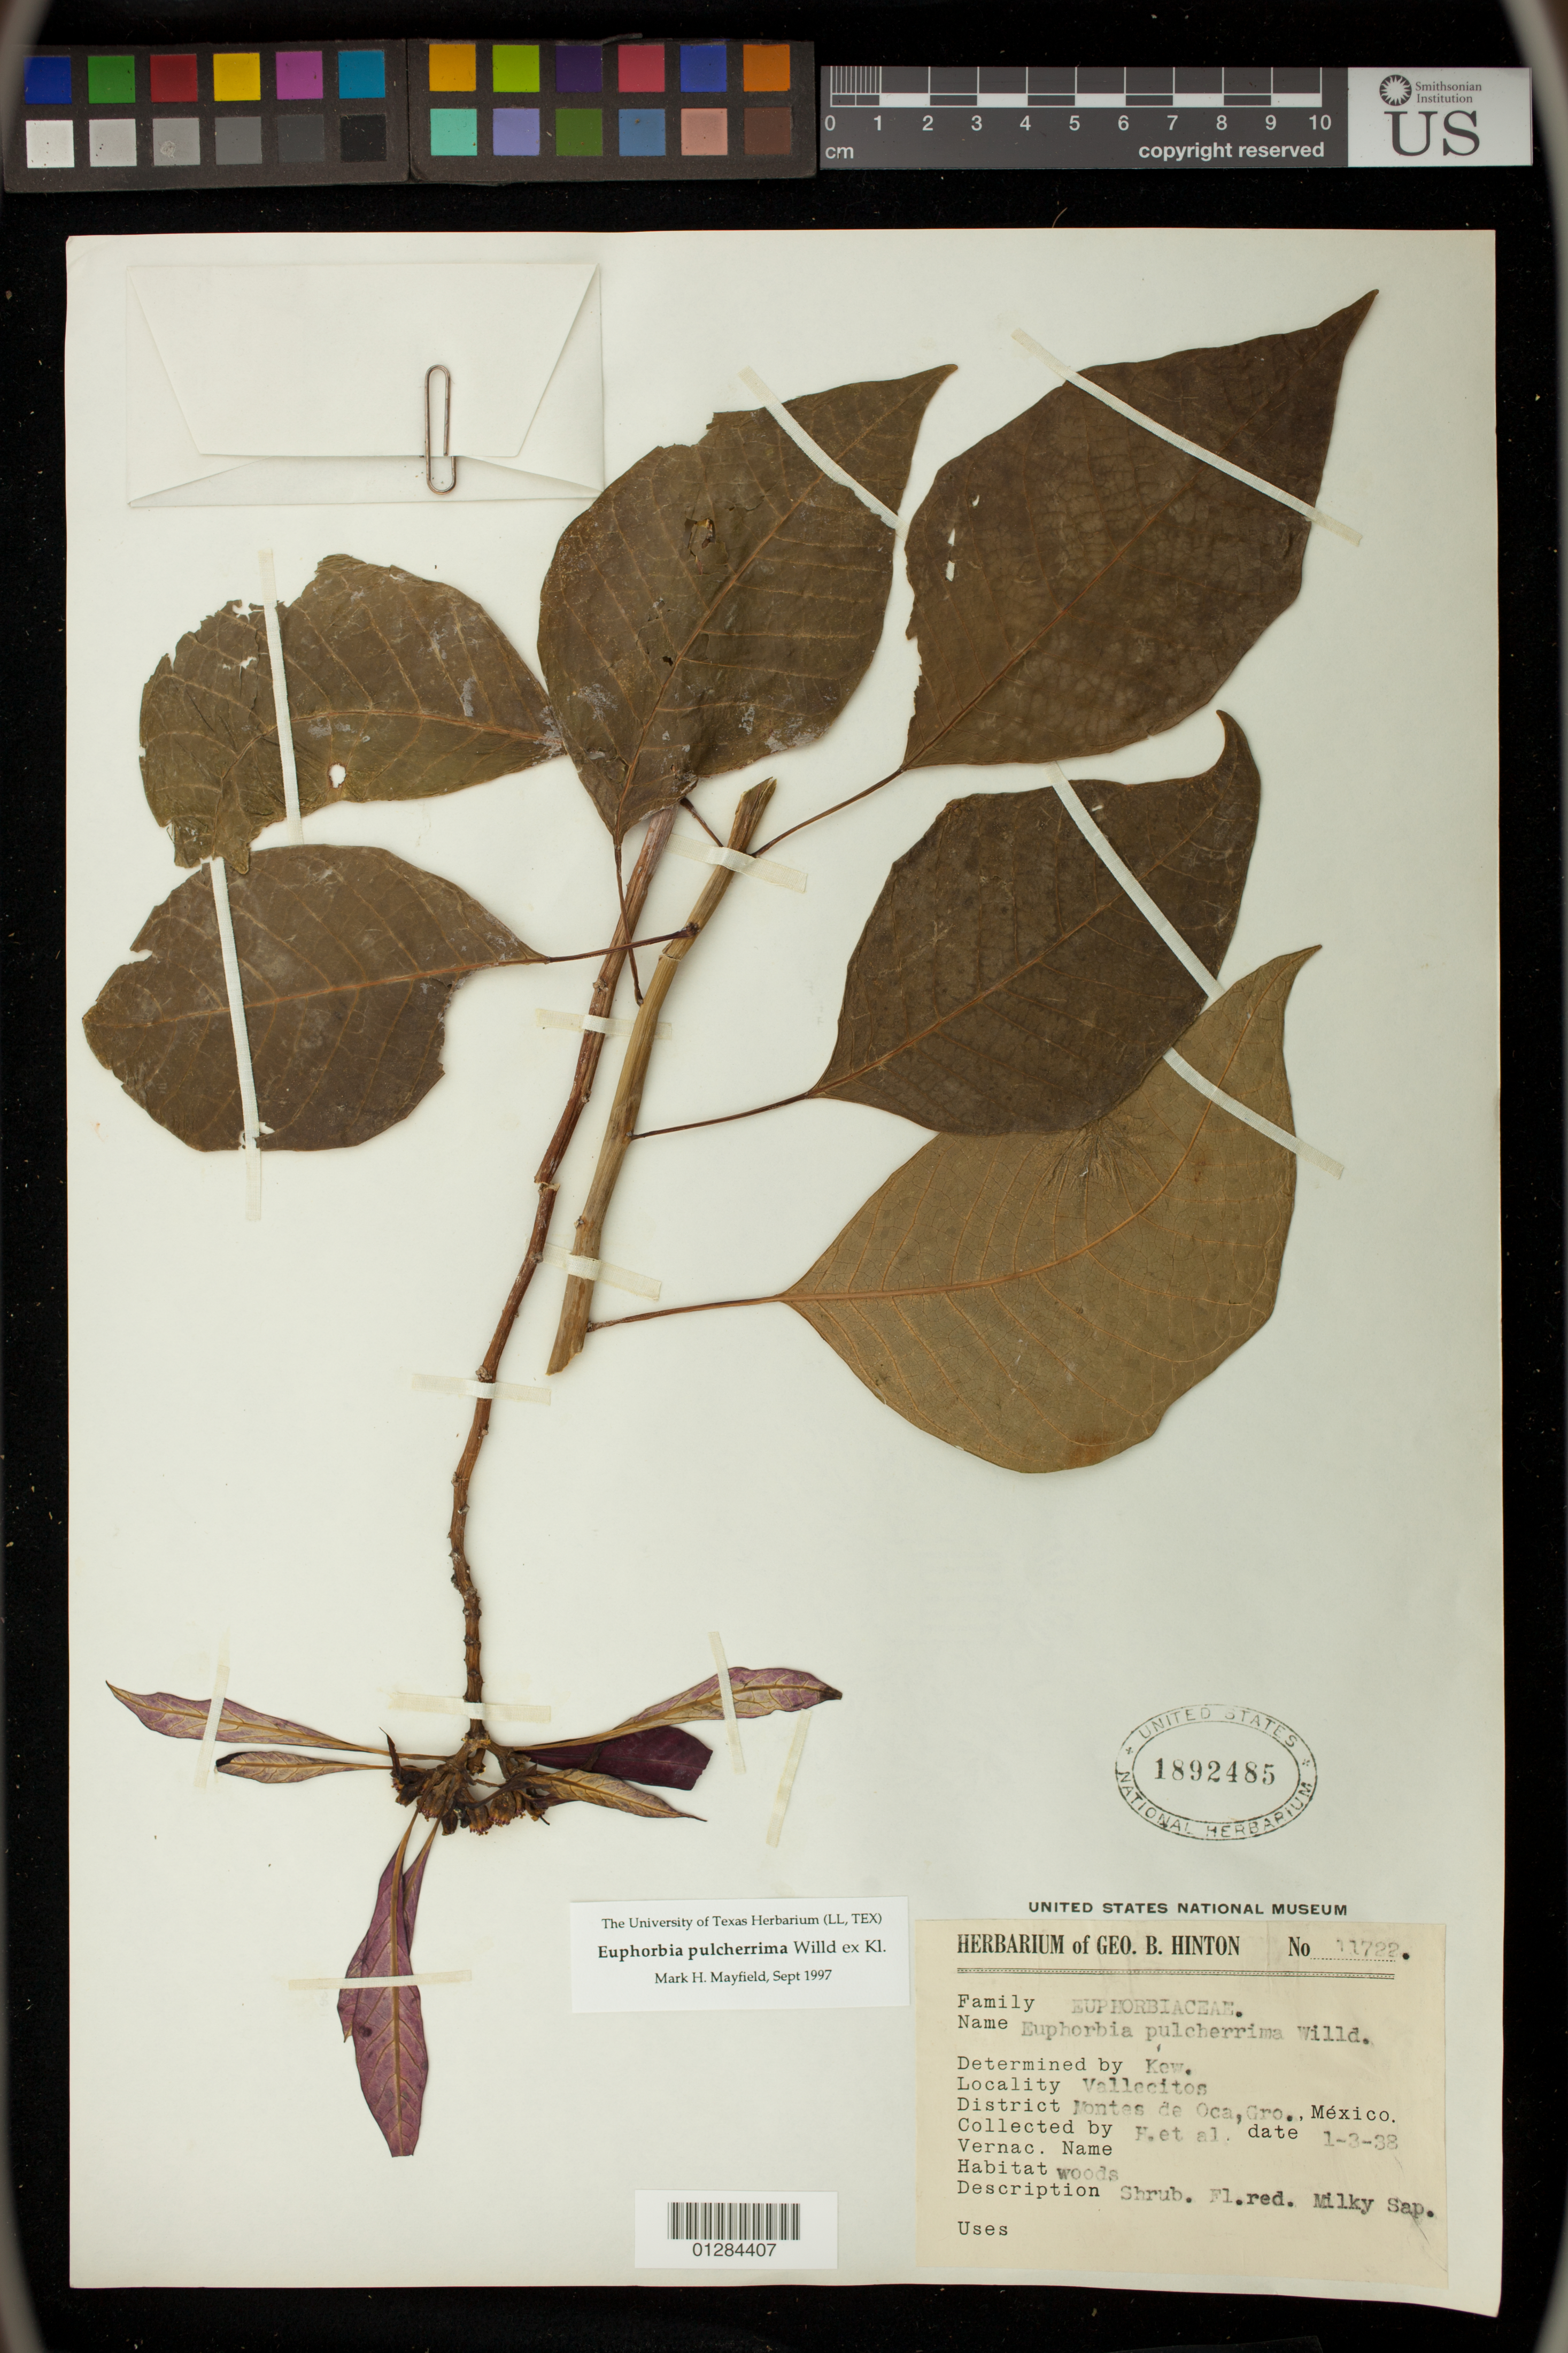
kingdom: Plantae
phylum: Tracheophyta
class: Magnoliopsida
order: Malpighiales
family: Euphorbiaceae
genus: Euphorbia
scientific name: Euphorbia pulcherrima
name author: Willd. ex Klotzsch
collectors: G. B. Hinton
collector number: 11722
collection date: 1938-01-03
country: Mexico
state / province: Guerrero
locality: Montes de Oca, Gro. Vallecitos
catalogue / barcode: US 1892485